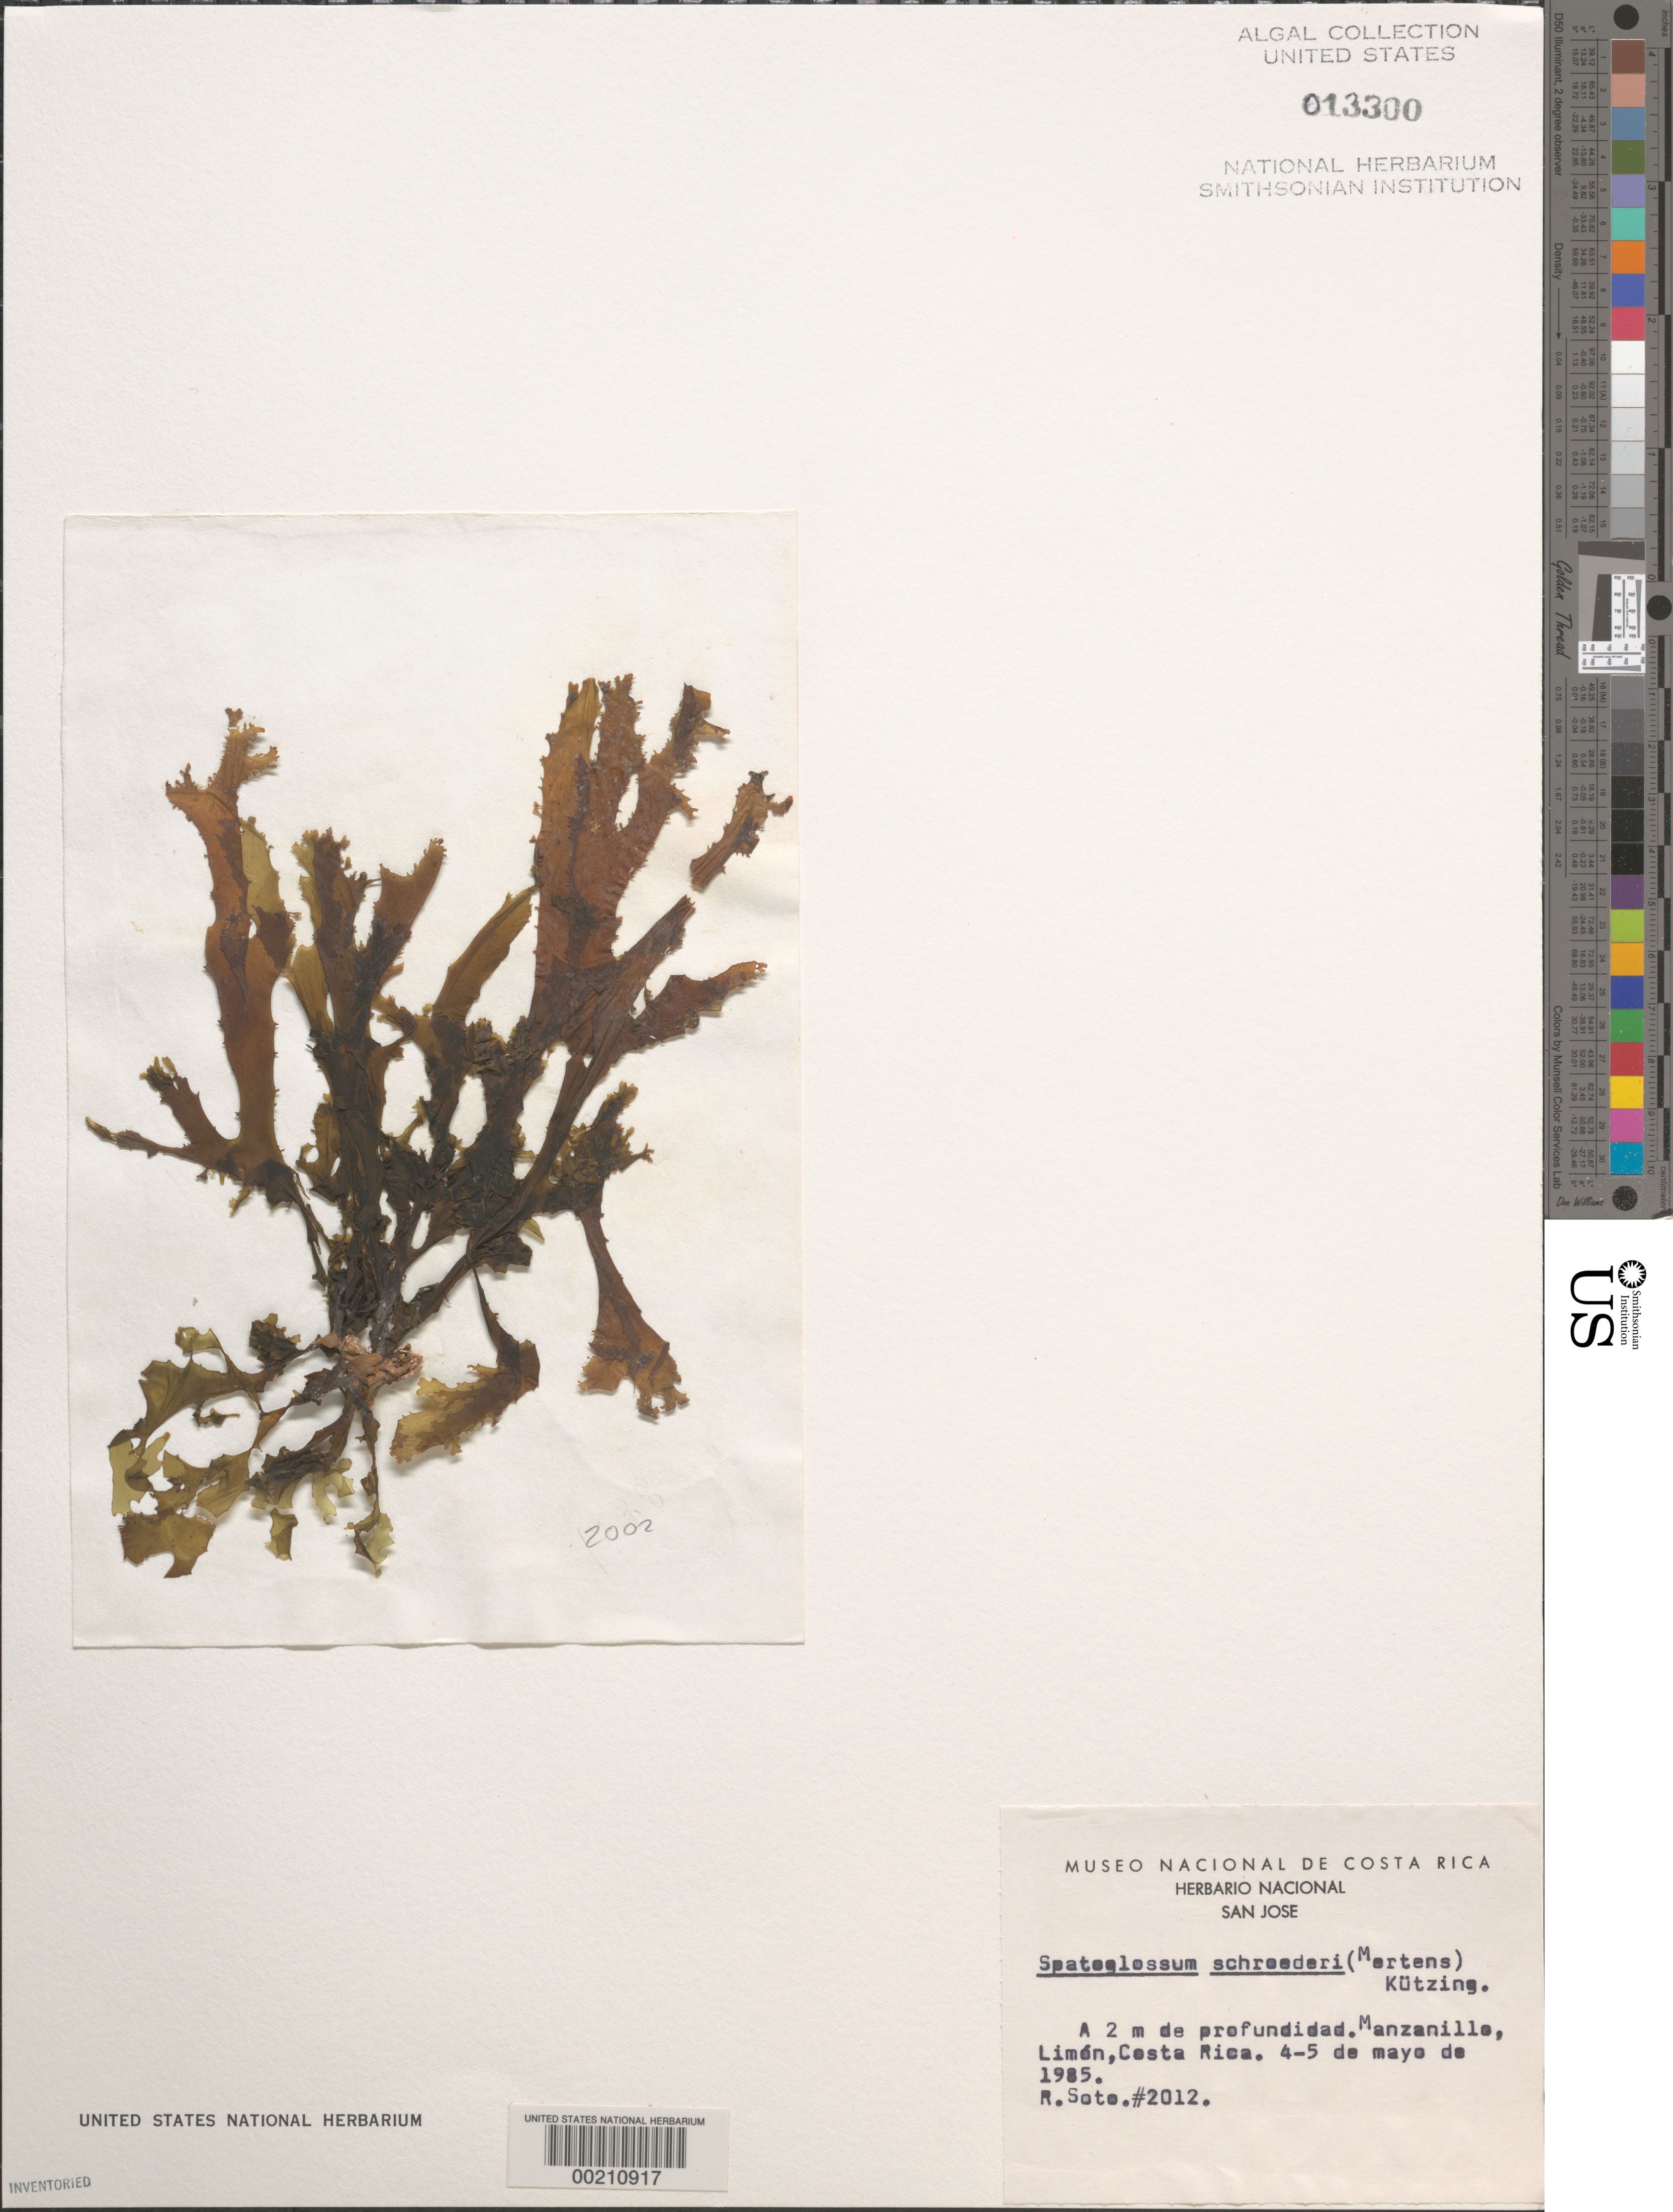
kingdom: Chromista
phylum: Ochrophyta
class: Phaeophyceae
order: Dictyotales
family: Dictyotaceae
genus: Spatoglossum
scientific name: Spatoglossum schroederi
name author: (C. Agardh) Kütz.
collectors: R. Soto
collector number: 2012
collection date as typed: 04 May 1985 TO 05 May 1985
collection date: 1985-05-04/1985-05-05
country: Costa Rica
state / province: Limón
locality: Manzanillo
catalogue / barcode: US 13300